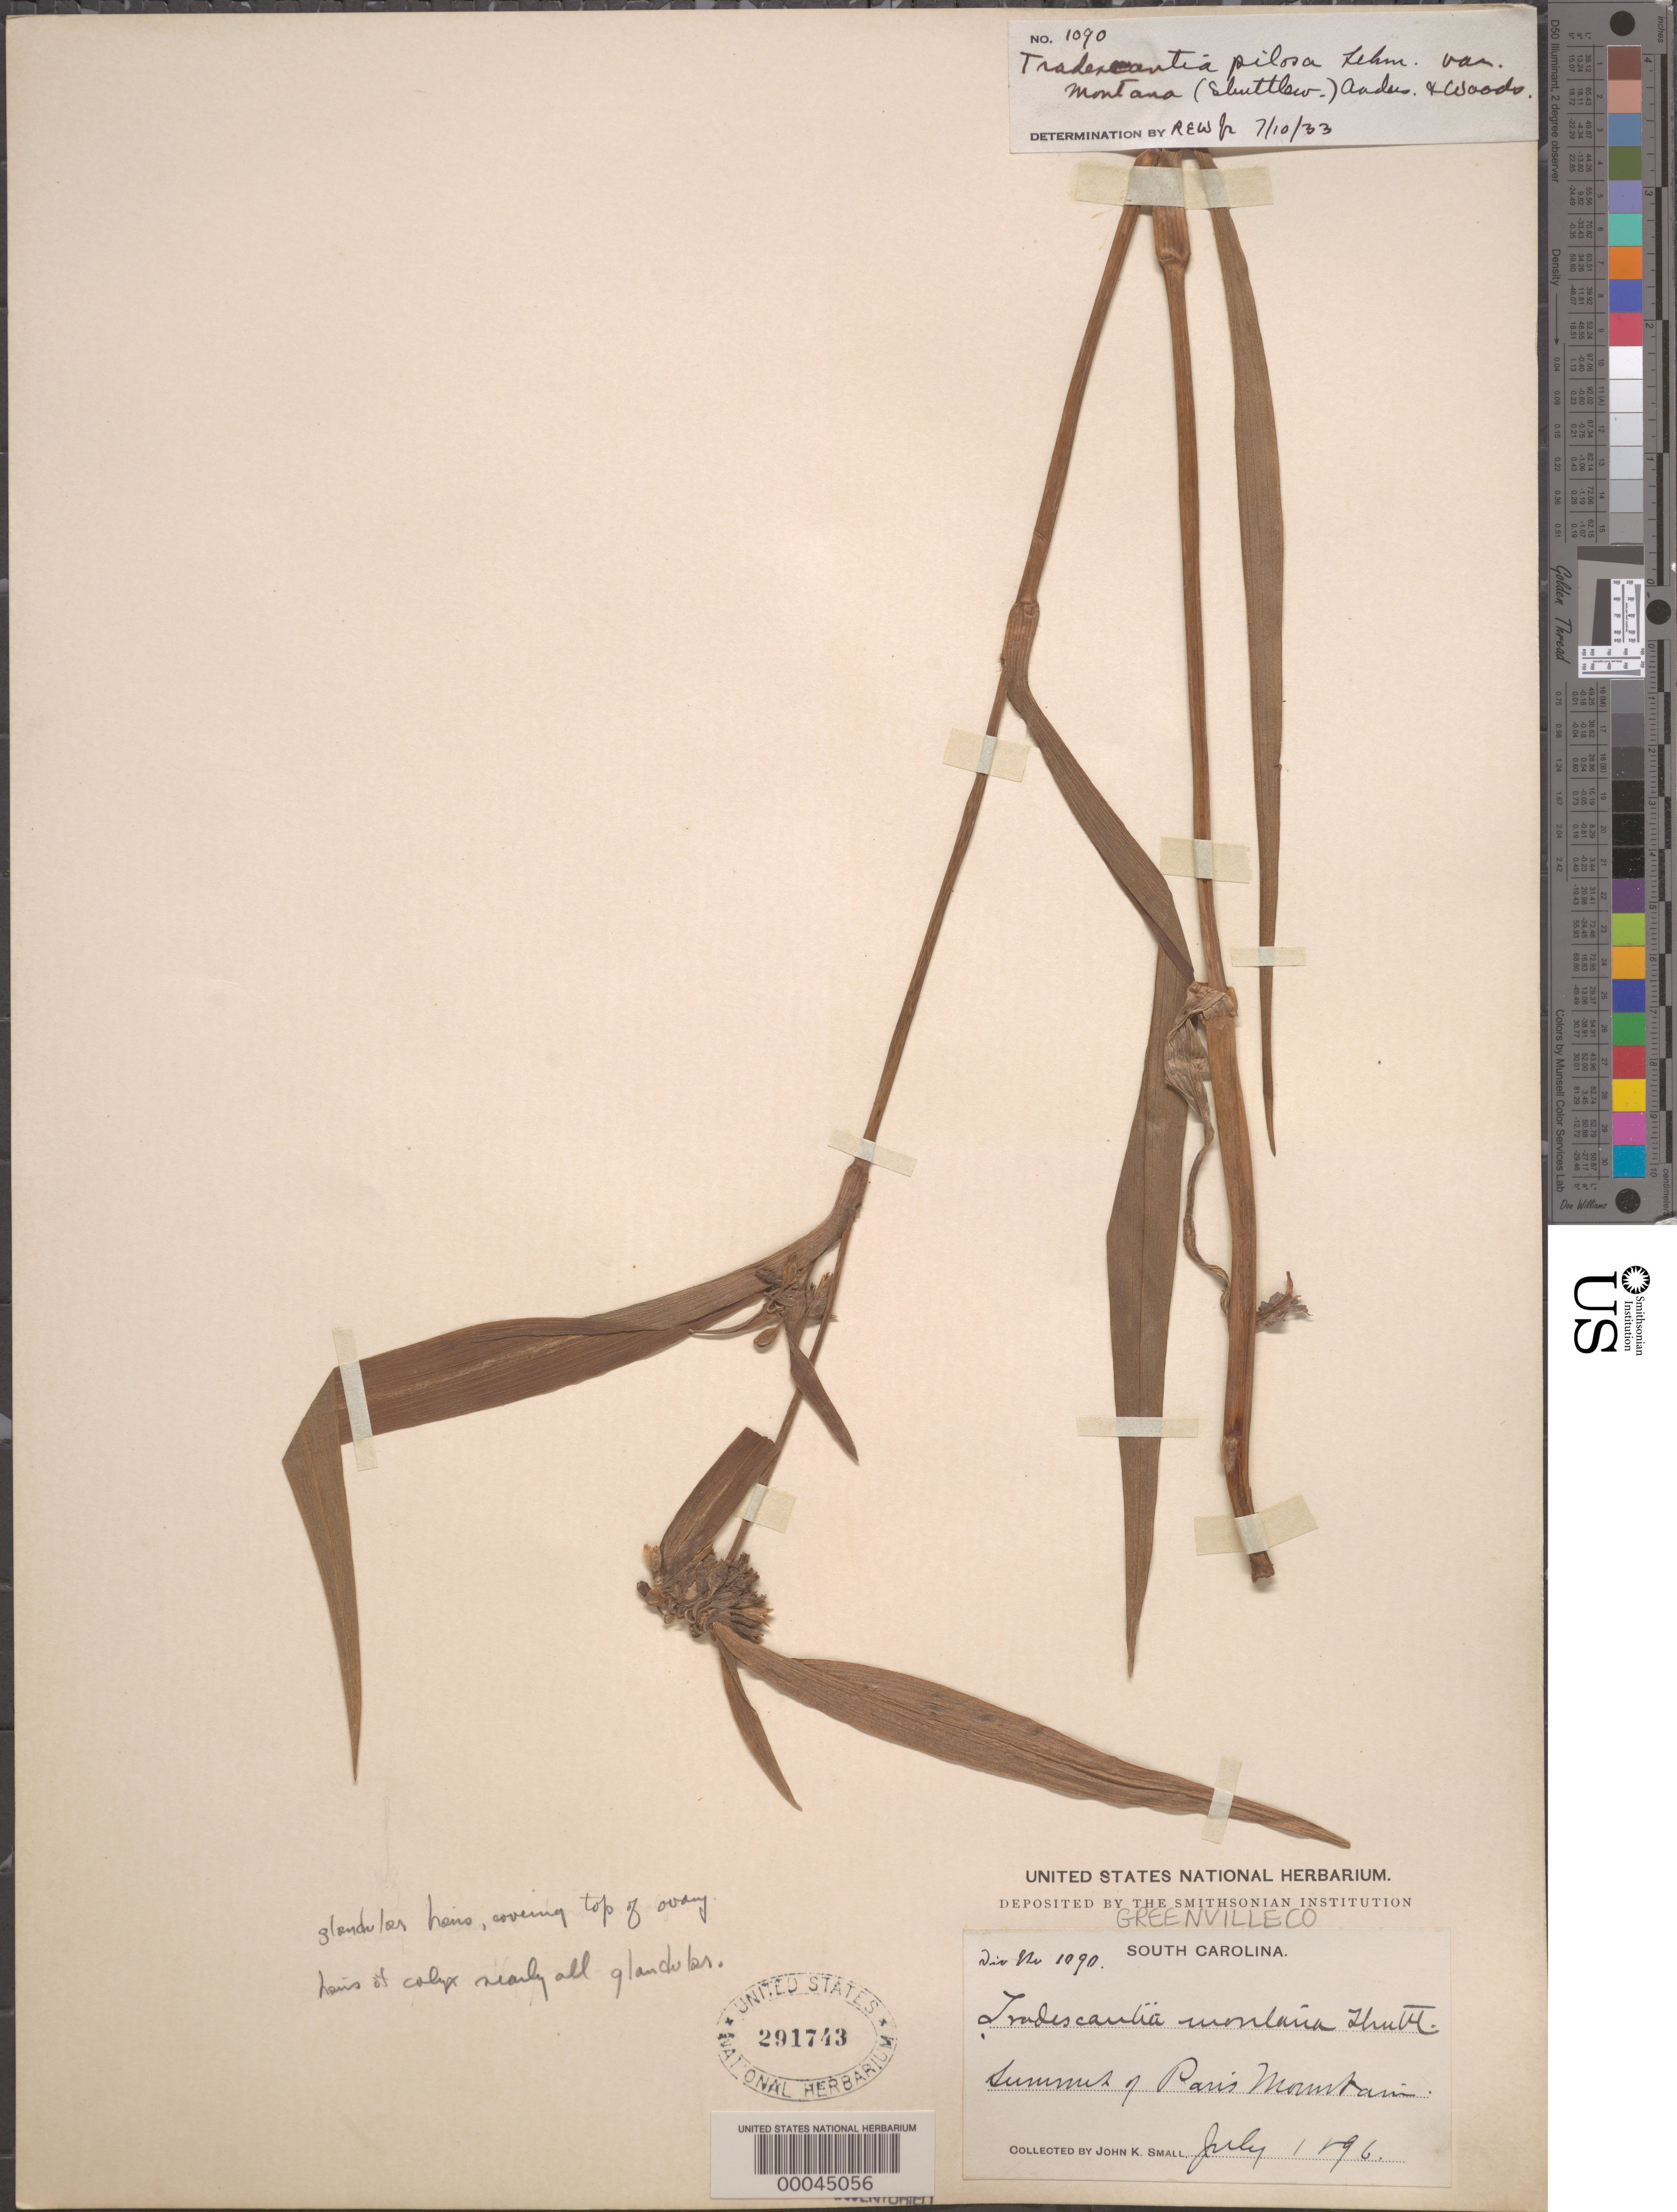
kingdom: Plantae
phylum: Tracheophyta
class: Liliopsida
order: Commelinales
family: Commelinaceae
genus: Tradescantia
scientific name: Tradescantia subaspera var. montana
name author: (Shuttlew. ex Small & Vail) E.S. Anderson & Woodson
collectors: J. K. Small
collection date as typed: Jul 1896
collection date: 1896-07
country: United States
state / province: South Carolina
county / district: Greenville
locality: Paris mountain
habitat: Mountain summit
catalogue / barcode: US 291743